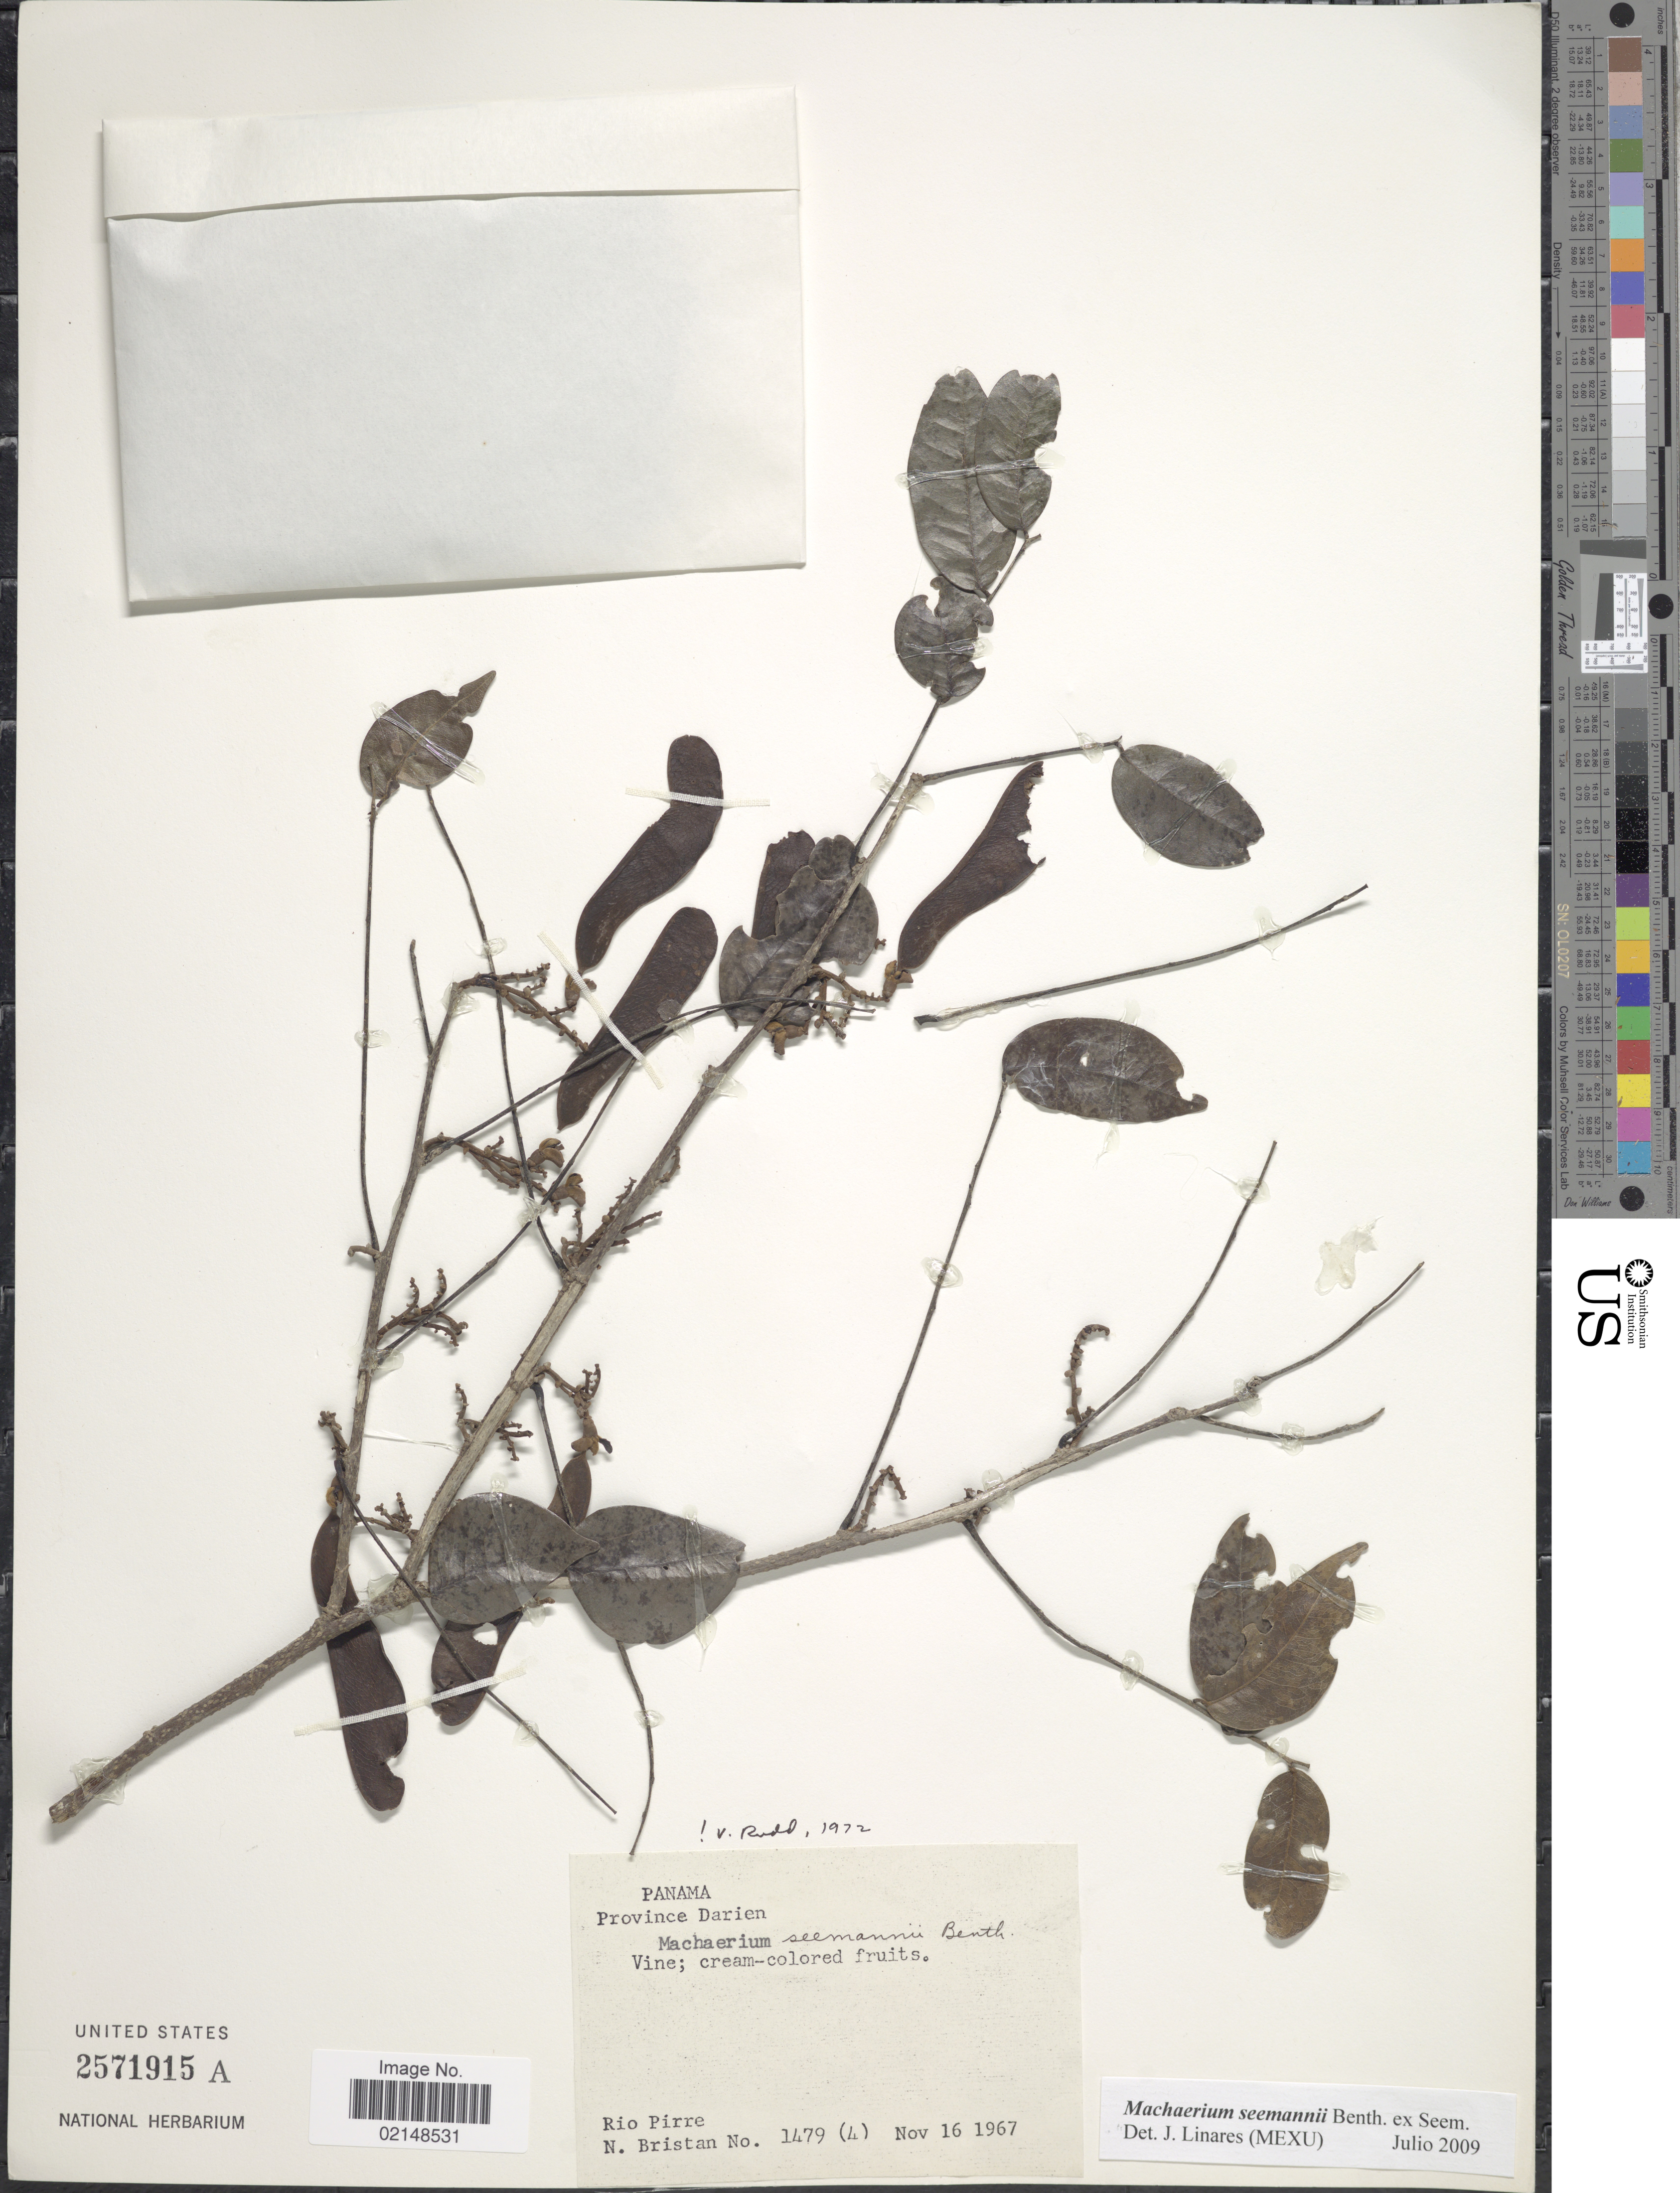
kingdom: Plantae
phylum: Tracheophyta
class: Magnoliopsida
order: Fabales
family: Fabaceae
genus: Machaerium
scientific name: Machaerium seemanni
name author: Benth. in Seem.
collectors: N. Bristan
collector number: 1479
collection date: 1967-11-16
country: Panama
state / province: Darién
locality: Panama, Province Darien. Rio Pirre.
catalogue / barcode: US 2571915A